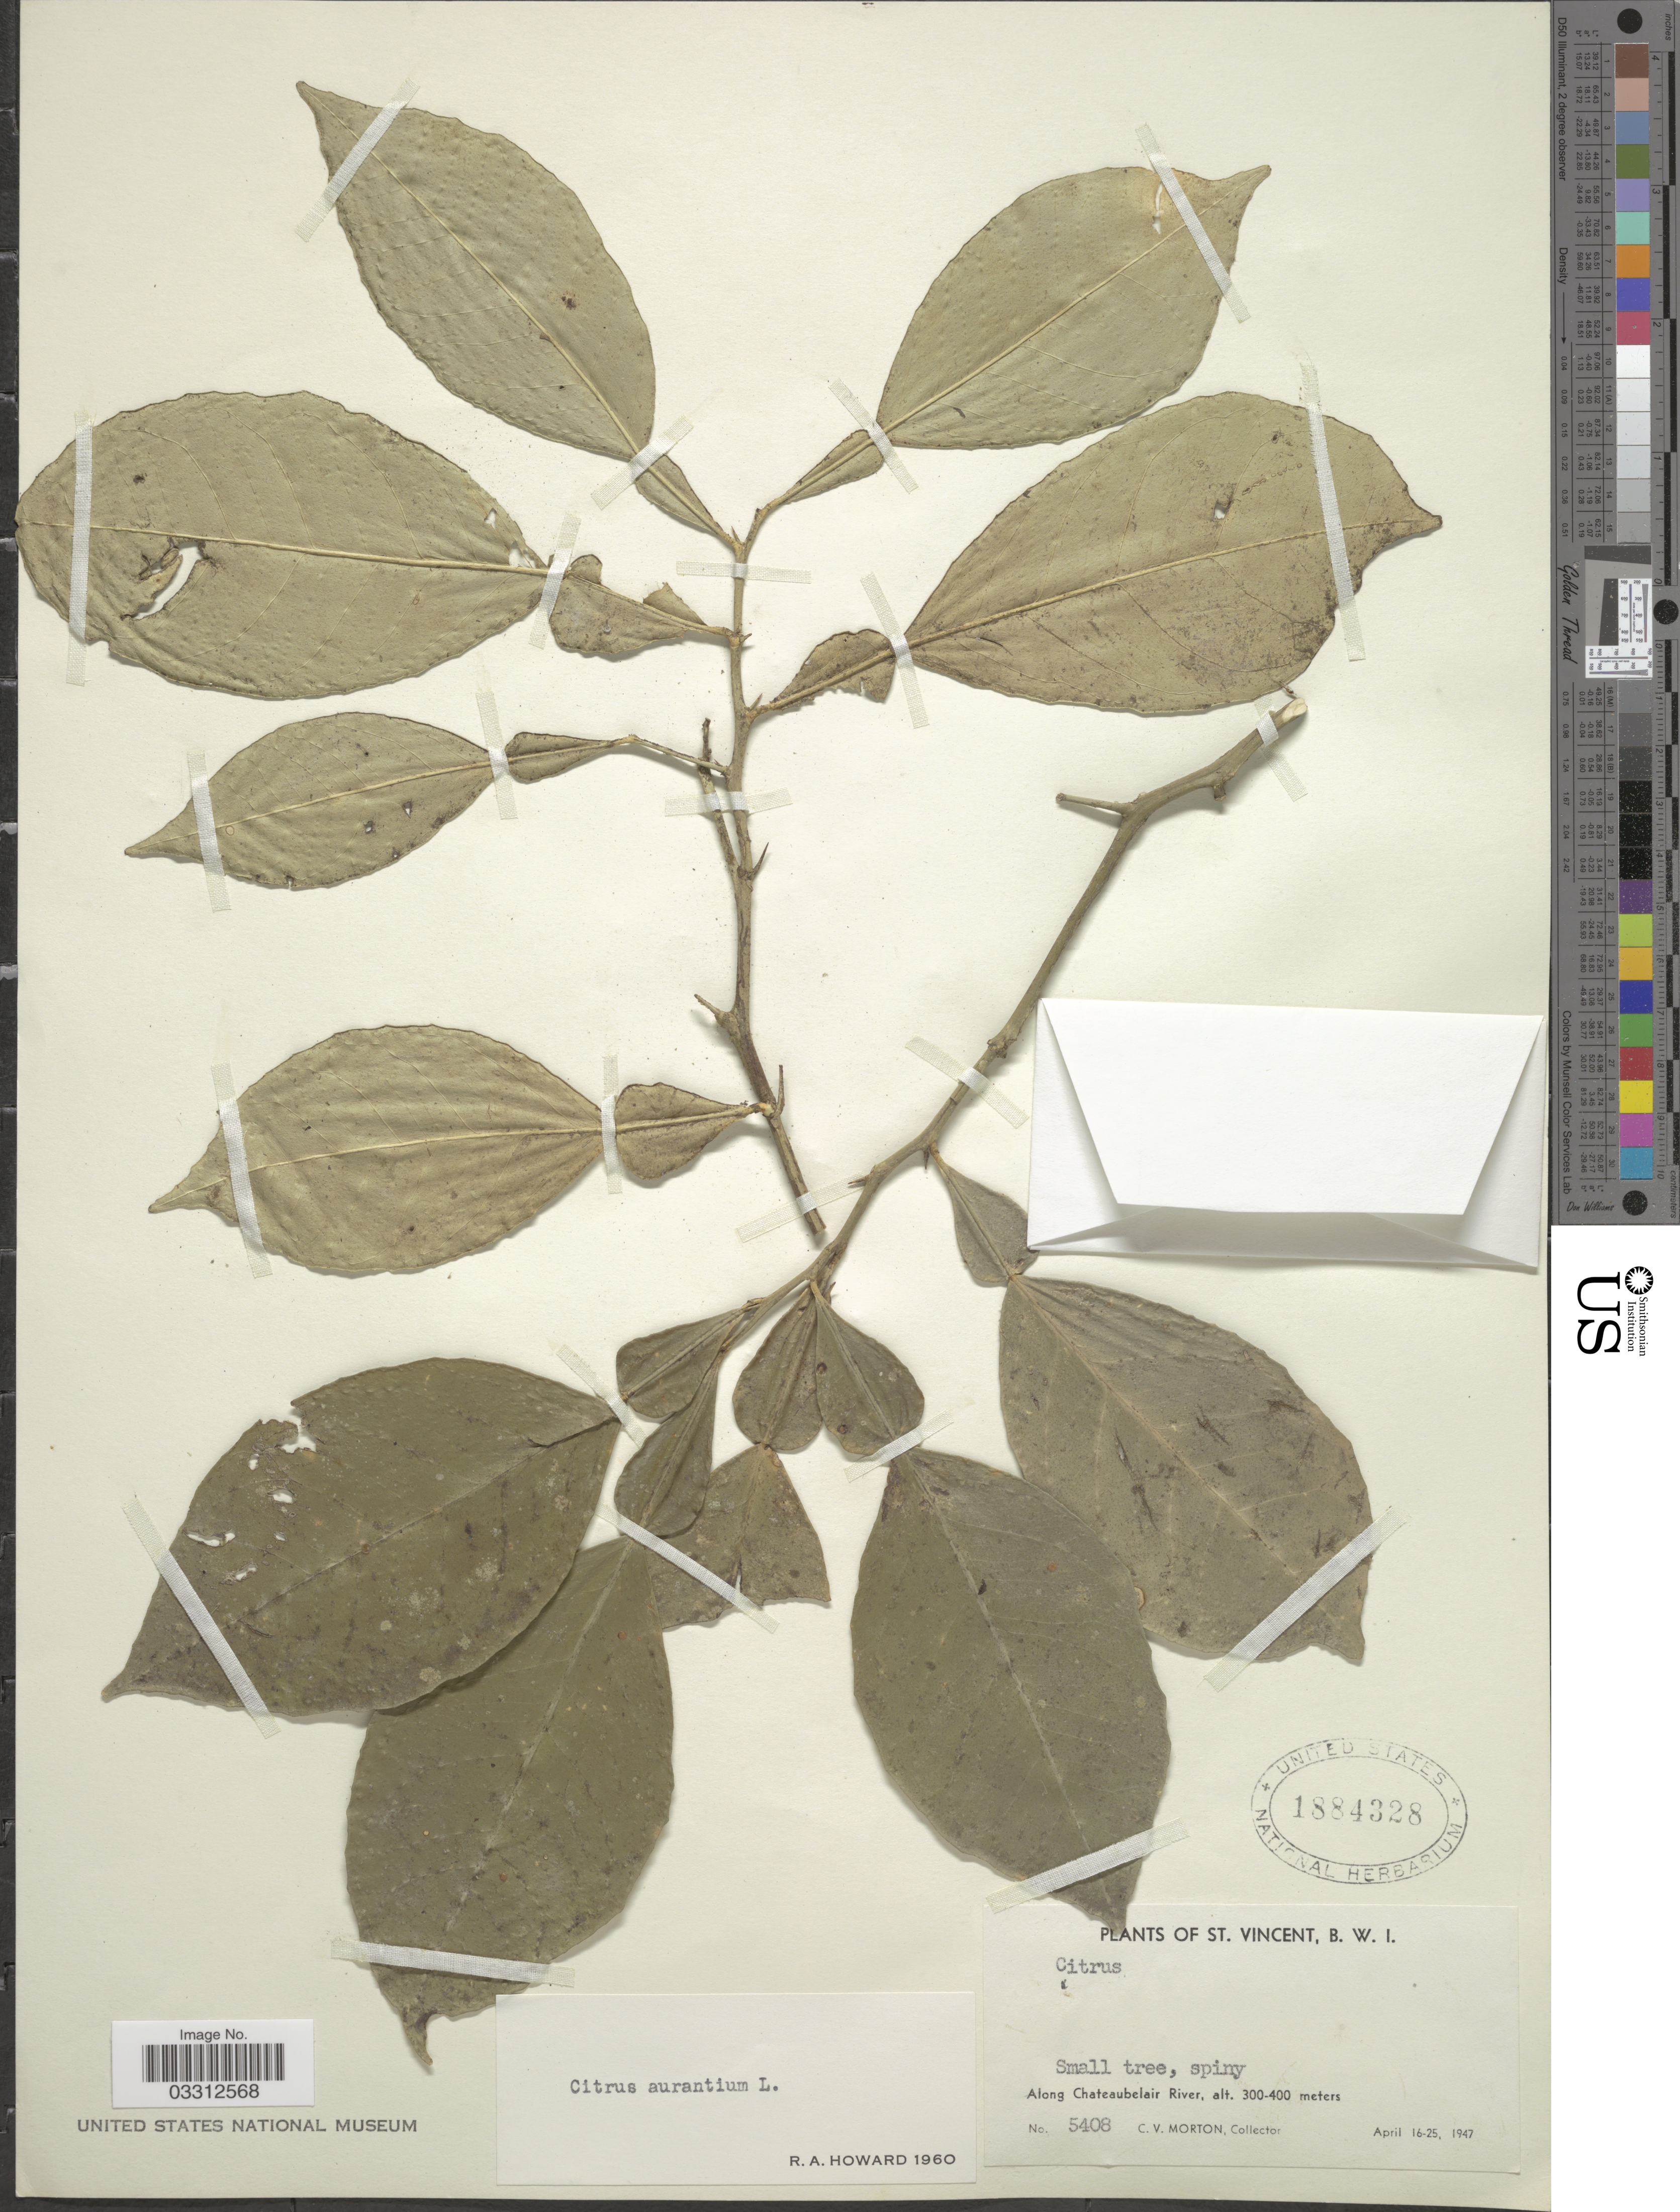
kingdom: Plantae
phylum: Tracheophyta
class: Magnoliopsida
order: Sapindales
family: Rutaceae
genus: Citrus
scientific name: Citrus x aurantium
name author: L.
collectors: C. V. Morton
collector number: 5408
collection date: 1947-04-16/1947-04-25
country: St. Vincent - Grenadines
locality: St. Vincent, B.W.I., Along Chateaubelair River.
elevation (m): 300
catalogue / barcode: US 1884328